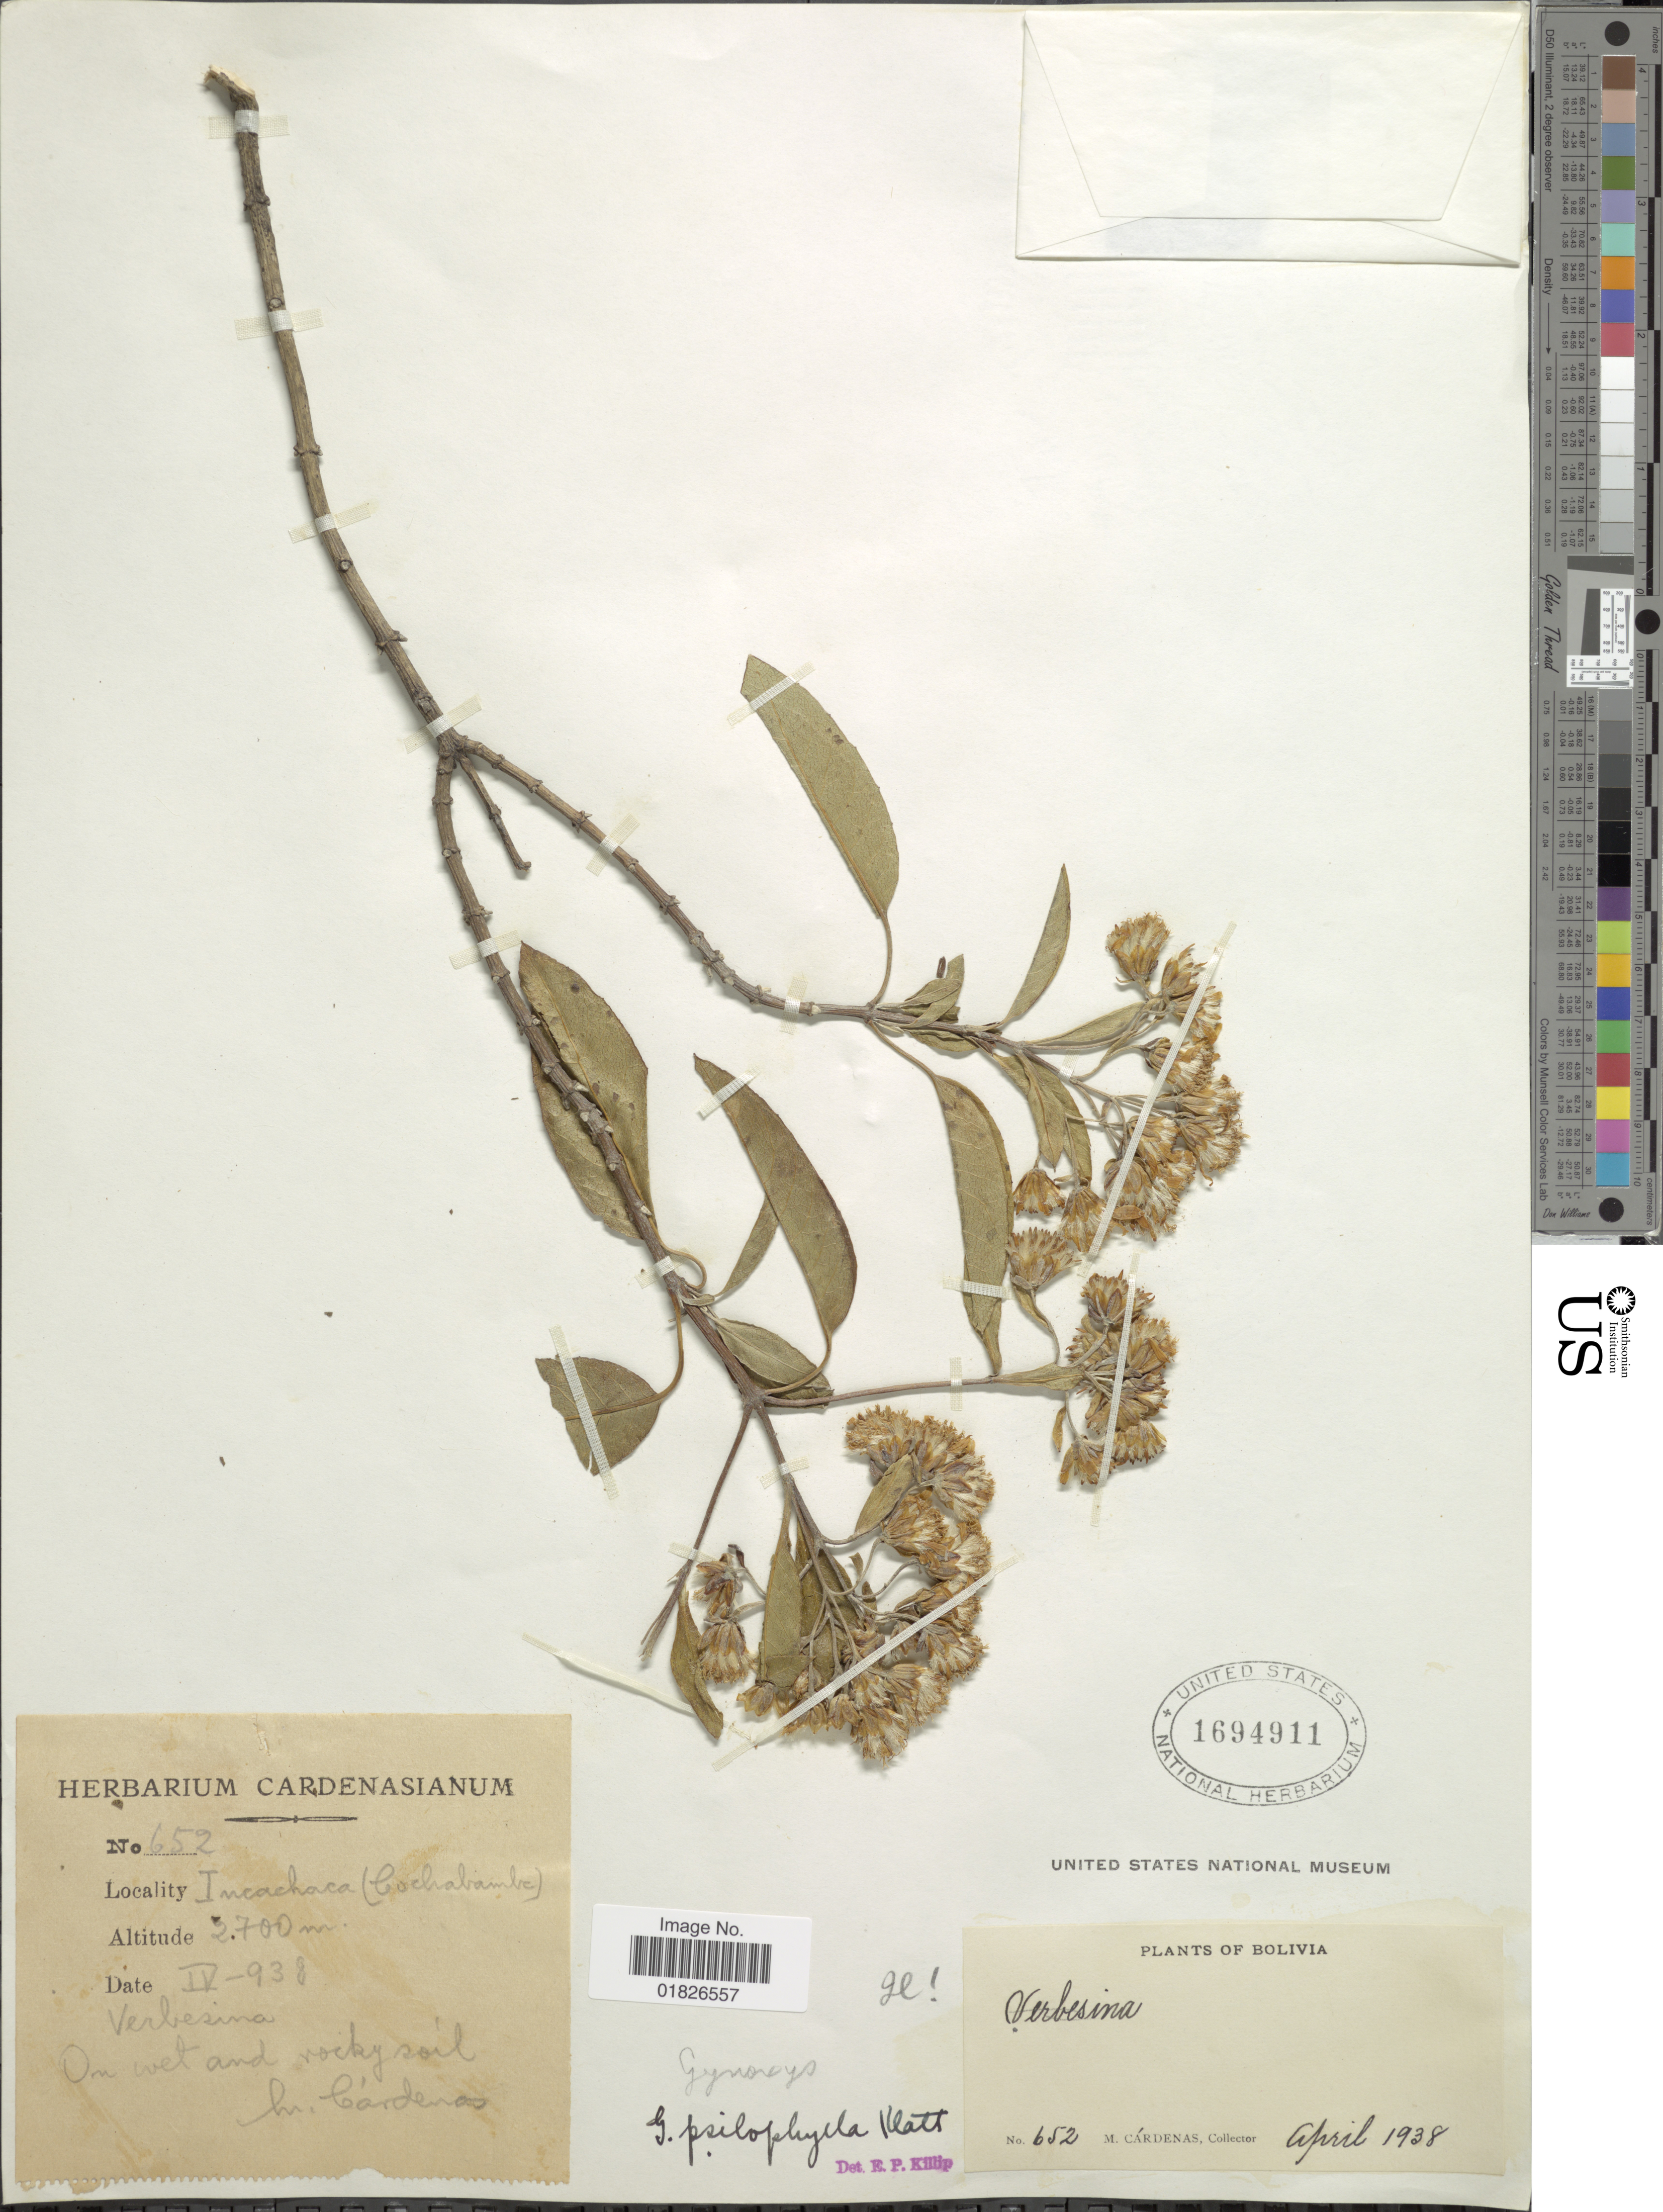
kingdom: Plantae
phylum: Tracheophyta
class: Magnoliopsida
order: Asterales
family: Asteraceae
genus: Gynoxys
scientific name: Gynoxys psilophylla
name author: Klatt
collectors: M. Cárdenas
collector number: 652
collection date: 1938-04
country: Bolivia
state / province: Cochabamba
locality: Incachaca (Cochabamba). On wet and rocky soil.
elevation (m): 2700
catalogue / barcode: US 1694911